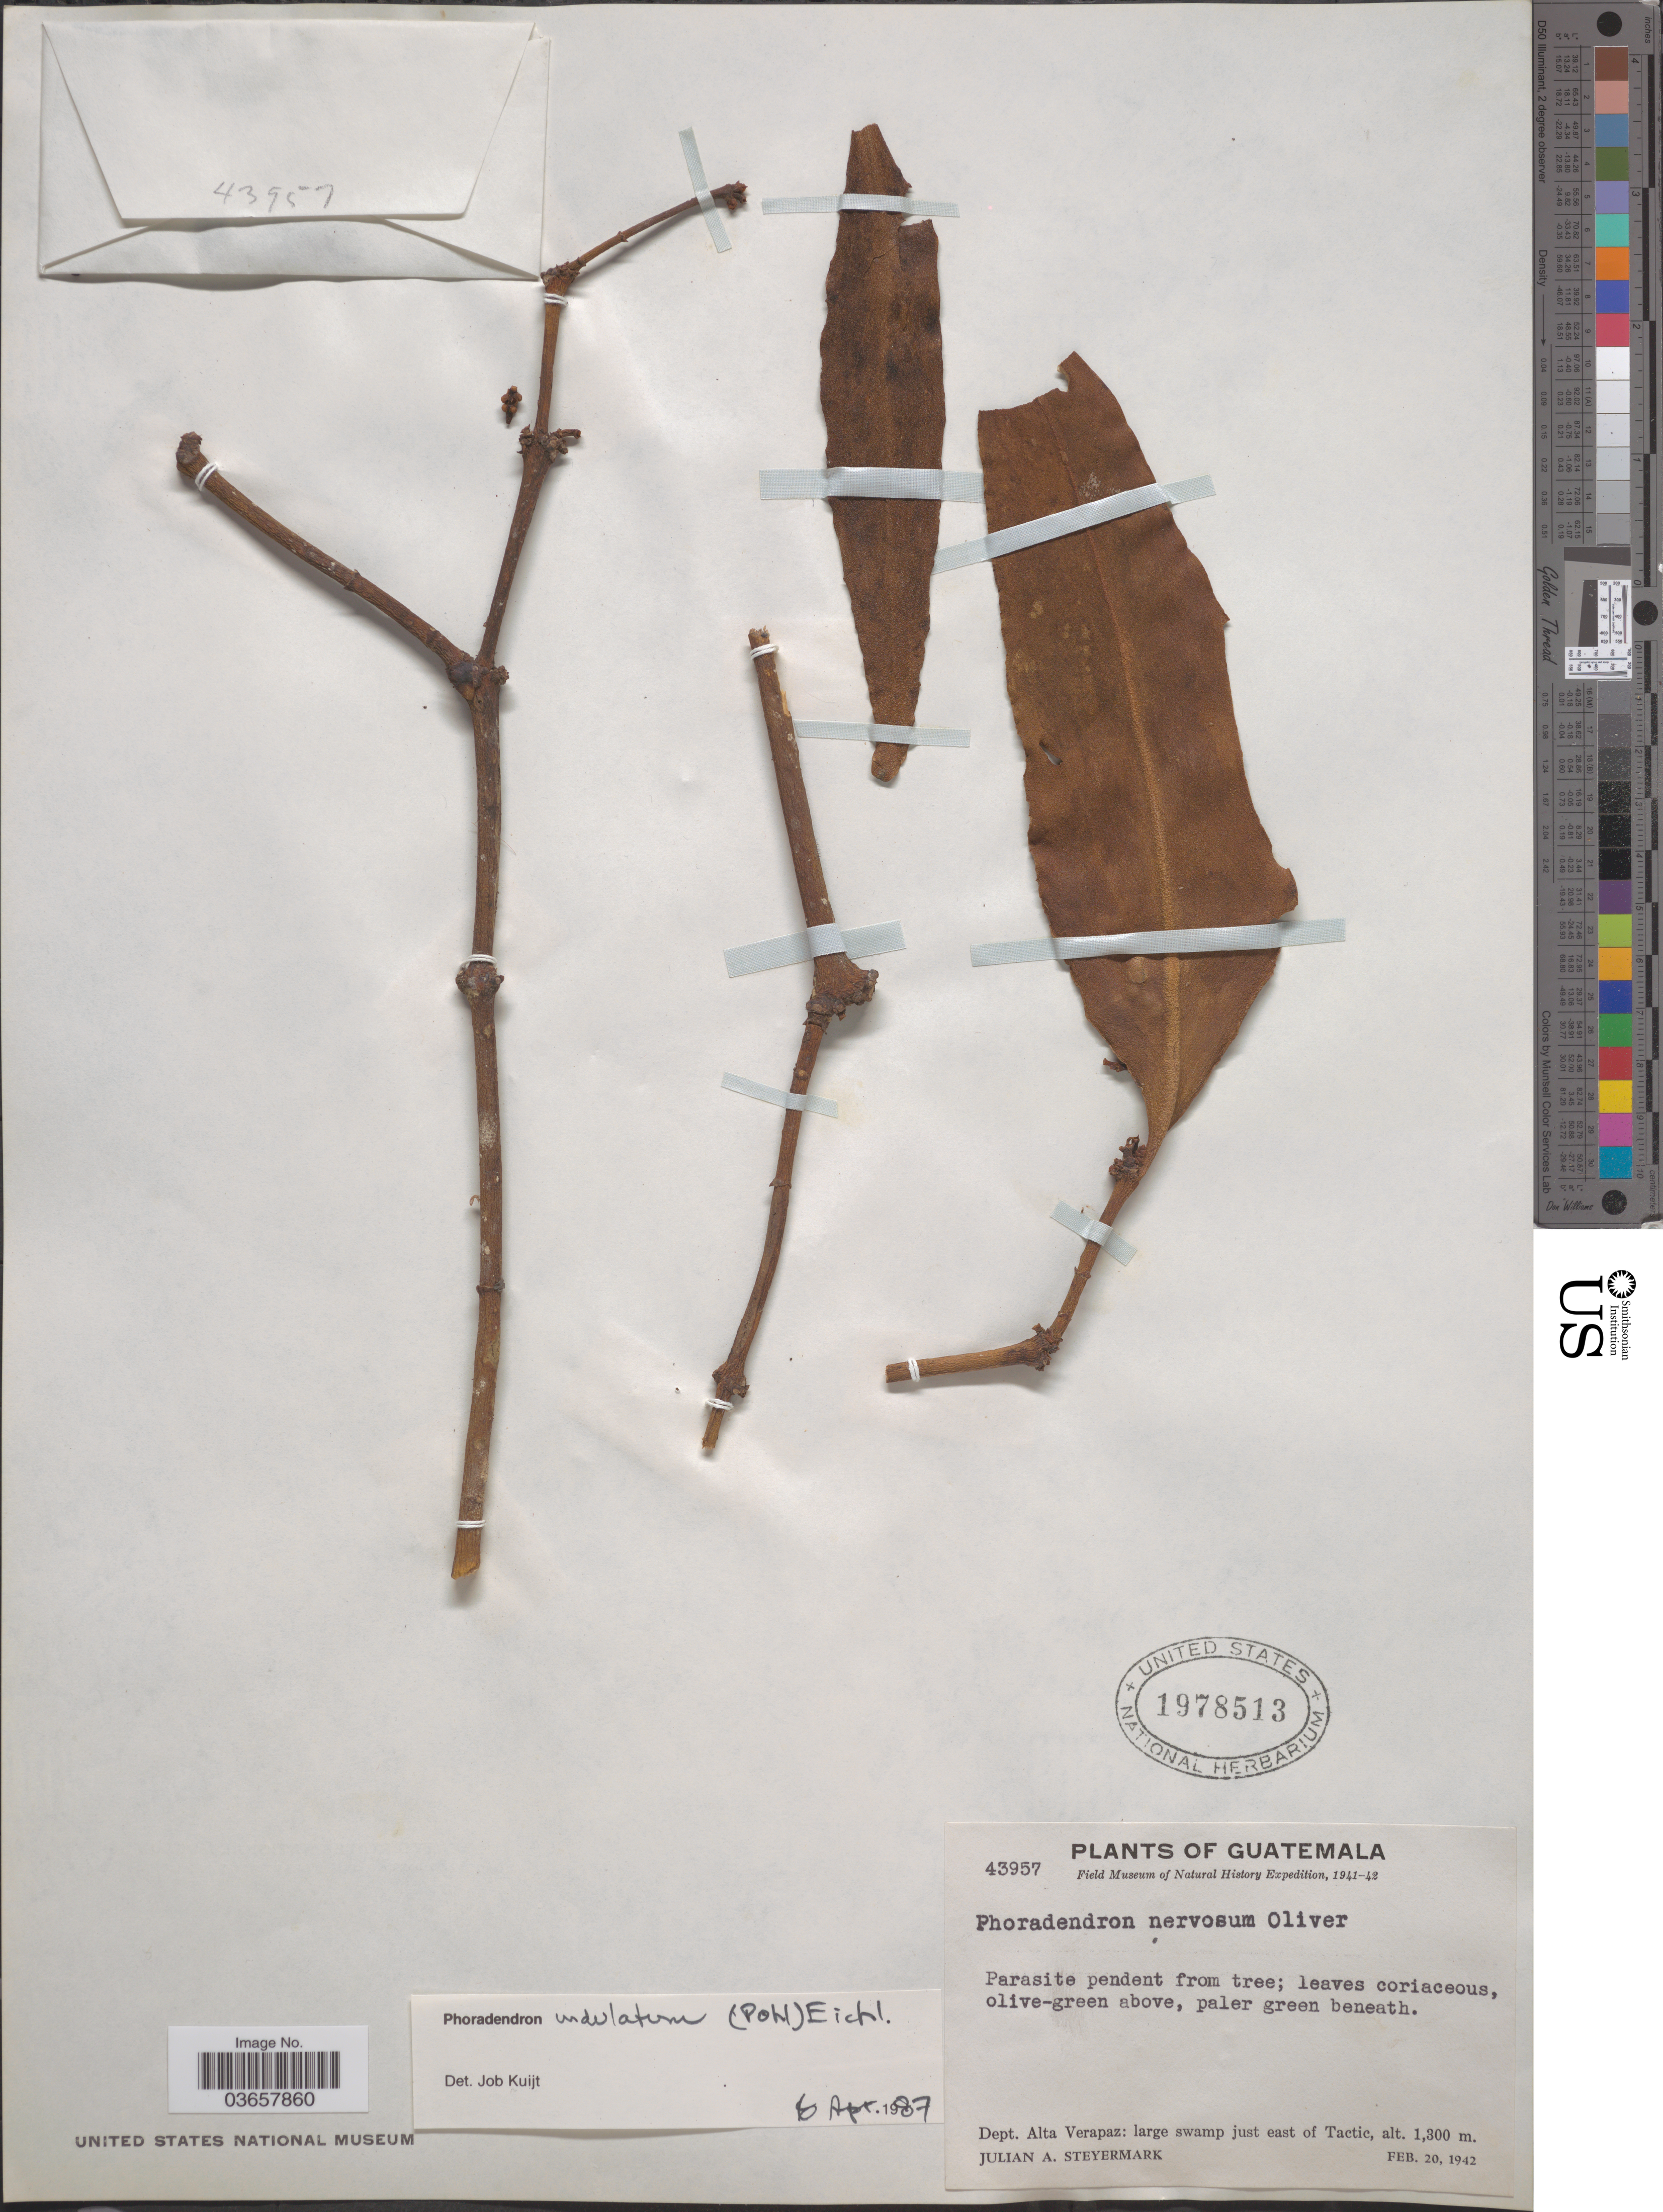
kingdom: Plantae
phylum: Tracheophyta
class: Magnoliopsida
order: Santalales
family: Viscaceae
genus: Phoradendron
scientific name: Phoradendron undulatum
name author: (Pohl ex DC.) Eichler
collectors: J. Steyermark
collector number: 43957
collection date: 1942-02-20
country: Guatemala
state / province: Alta Verapaz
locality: Dept. Alta Verapaz: large swamp just east of Tactic.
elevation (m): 1300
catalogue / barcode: US 1978513